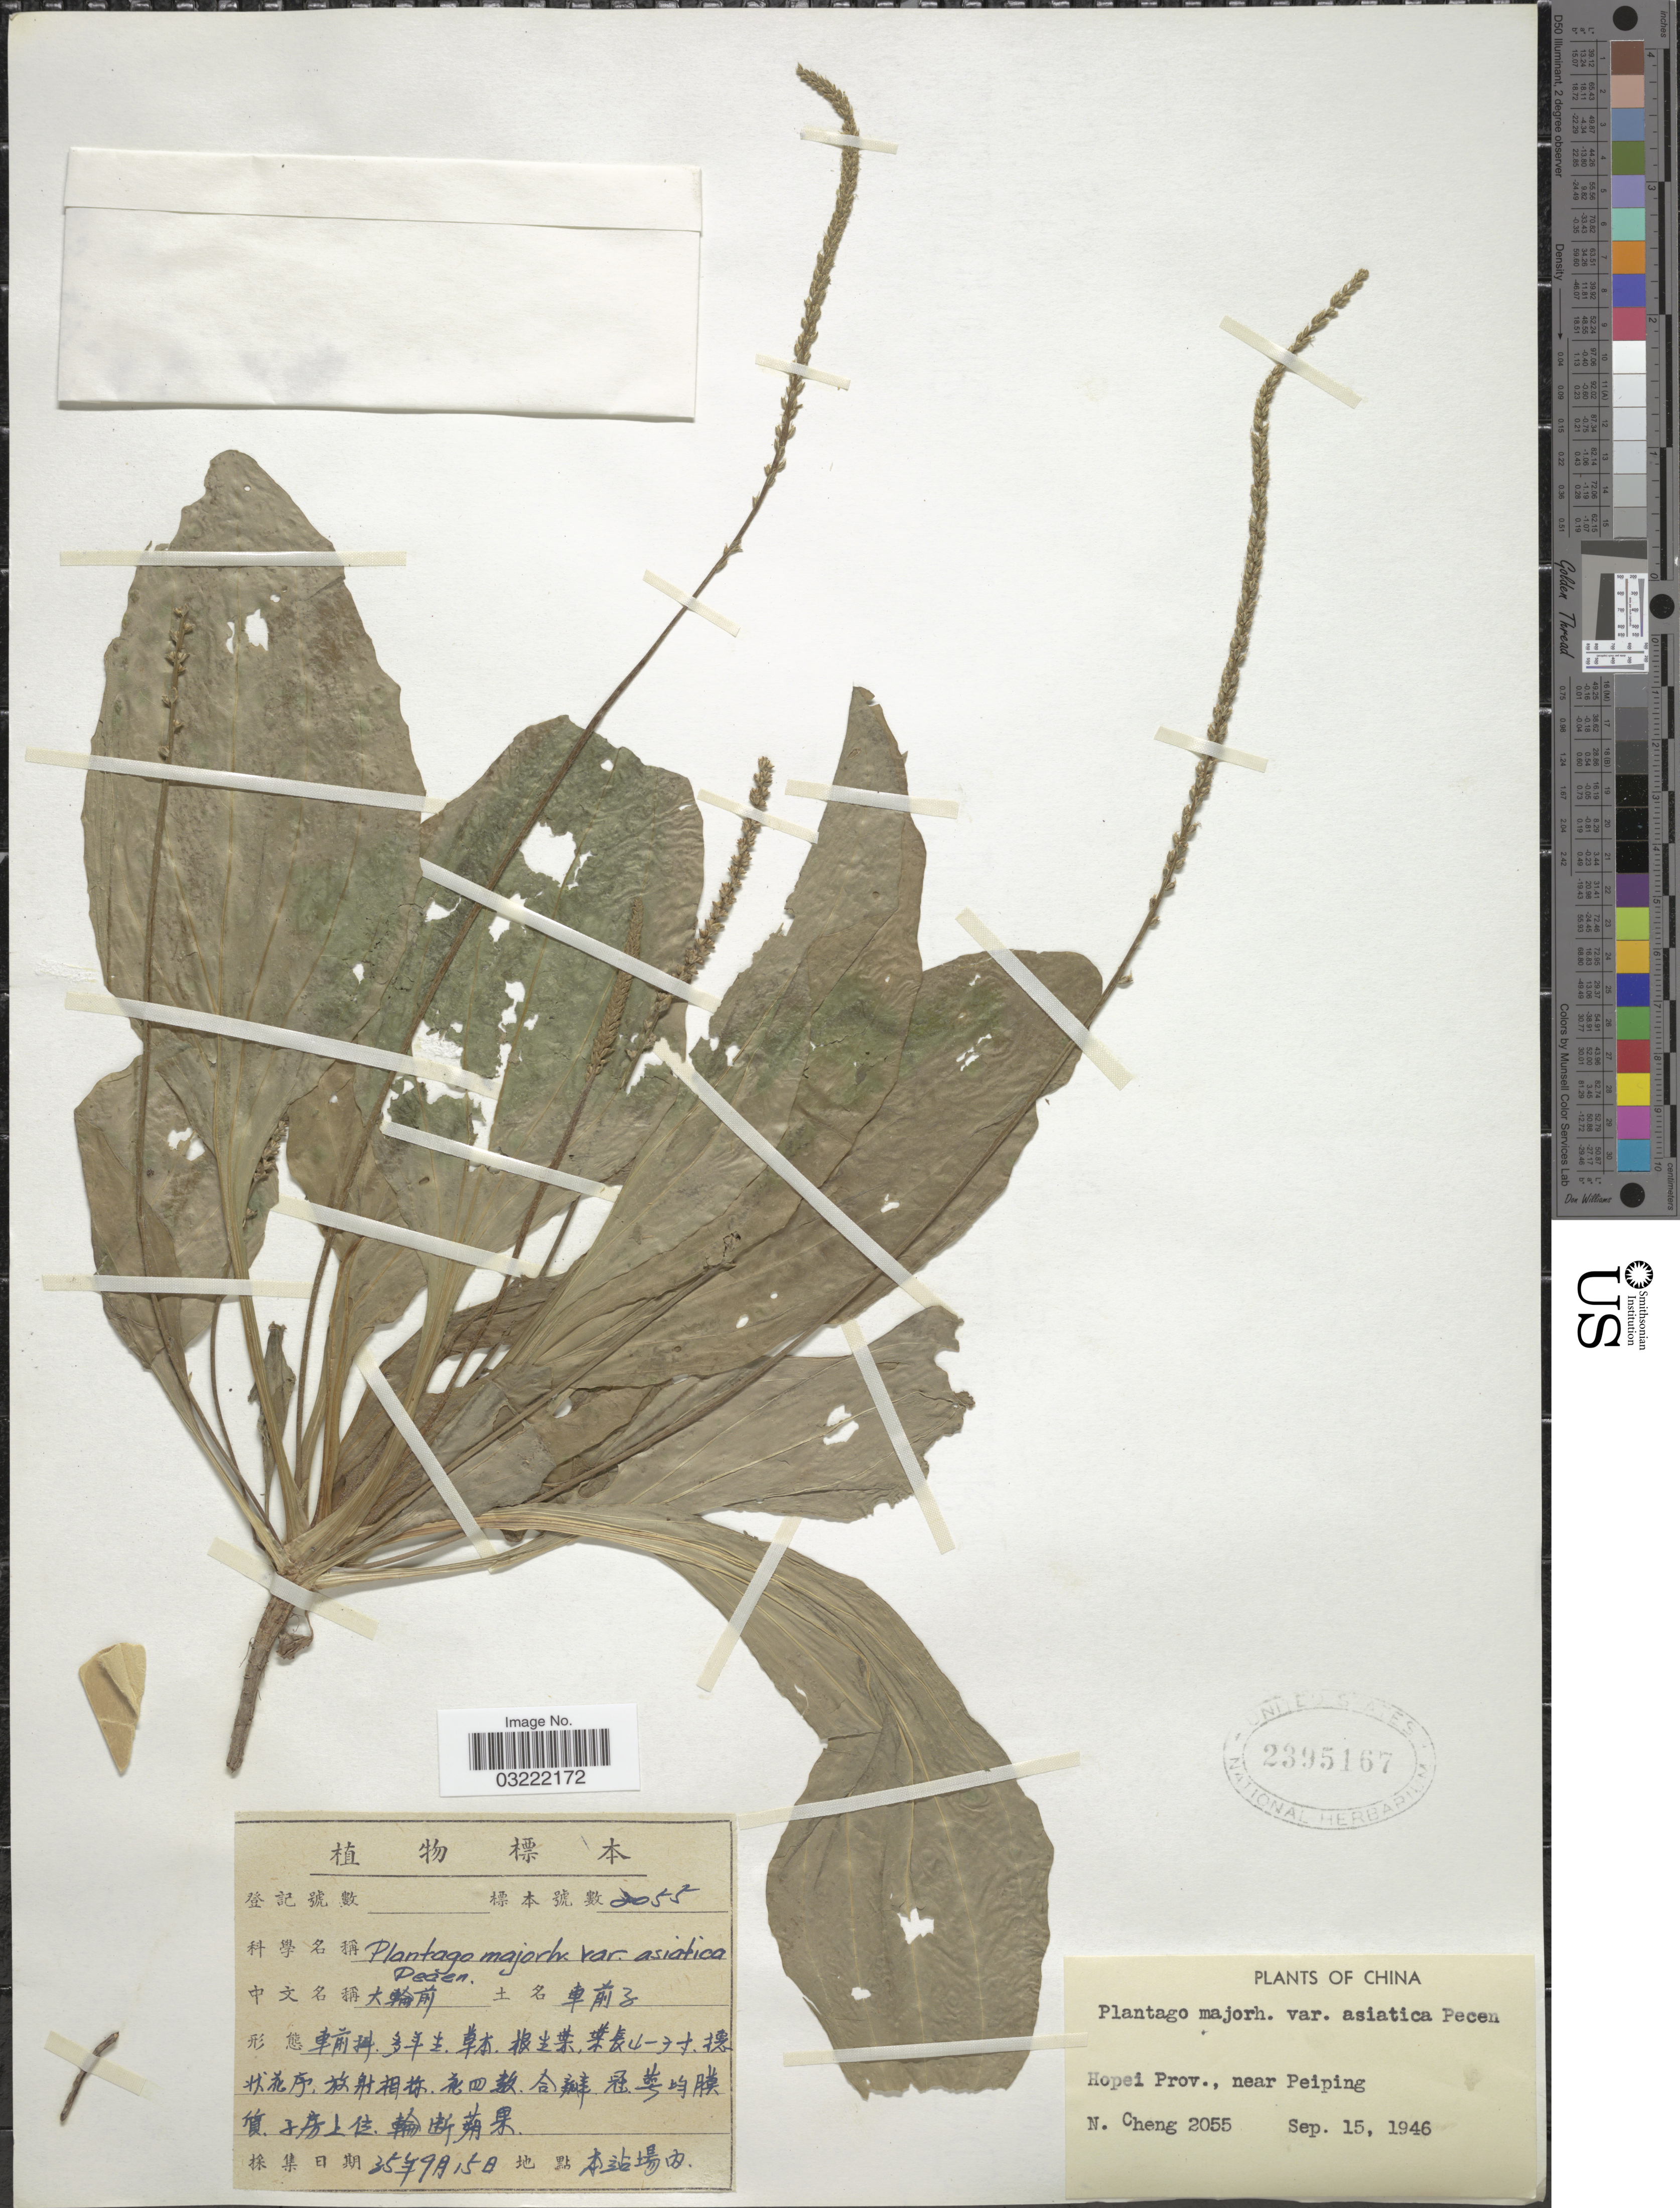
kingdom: Plantae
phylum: Tracheophyta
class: Magnoliopsida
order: Lamiales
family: Plantaginaceae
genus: Plantago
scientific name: Plantago major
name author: L.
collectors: N. Cheng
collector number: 2055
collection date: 1946-09-15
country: China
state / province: Hebei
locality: Hopei Prov., near Peiping.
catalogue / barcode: US 2395167